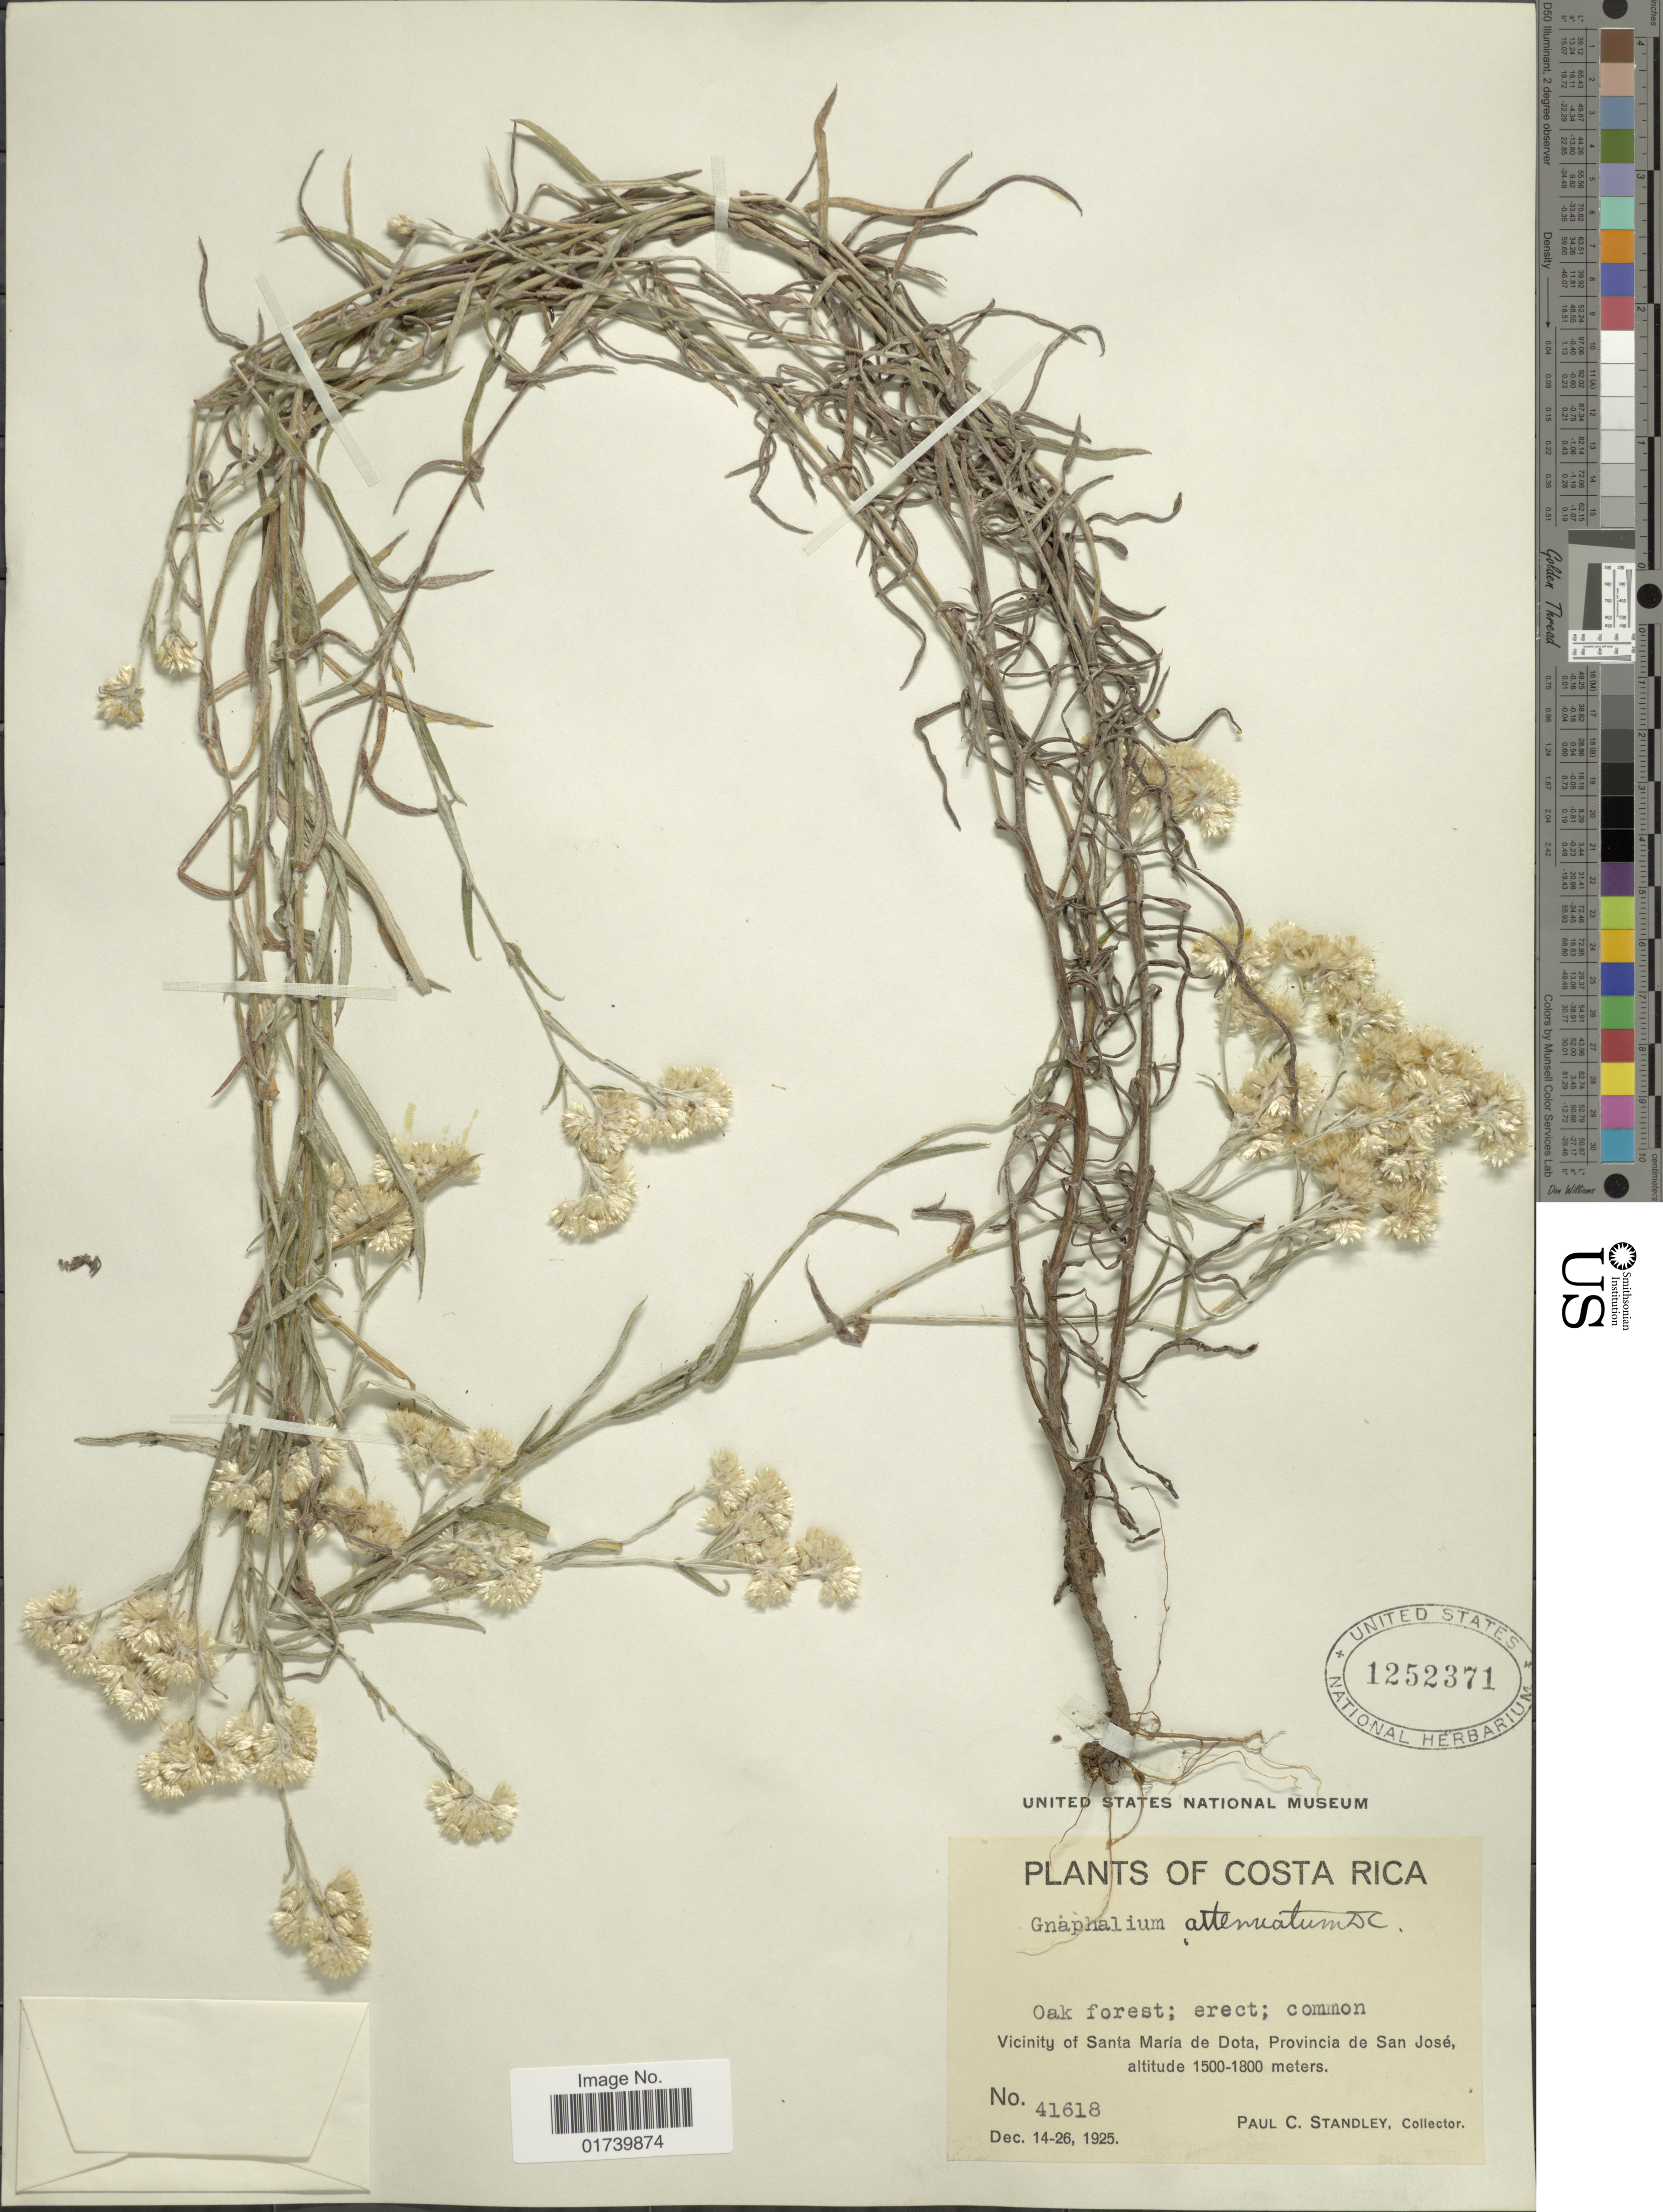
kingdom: Plantae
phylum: Tracheophyta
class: Magnoliopsida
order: Asterales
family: Asteraceae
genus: Pseudognaphalium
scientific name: Pseudognaphalium pruskii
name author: G.L. Nesom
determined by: Nesom, Guy L.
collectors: P. C. Standley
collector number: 41618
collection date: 1925-12-14/1925-12-16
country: Costa Rica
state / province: San José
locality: Vicinity of Santa Maria de Dota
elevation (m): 1500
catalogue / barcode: US 1252371